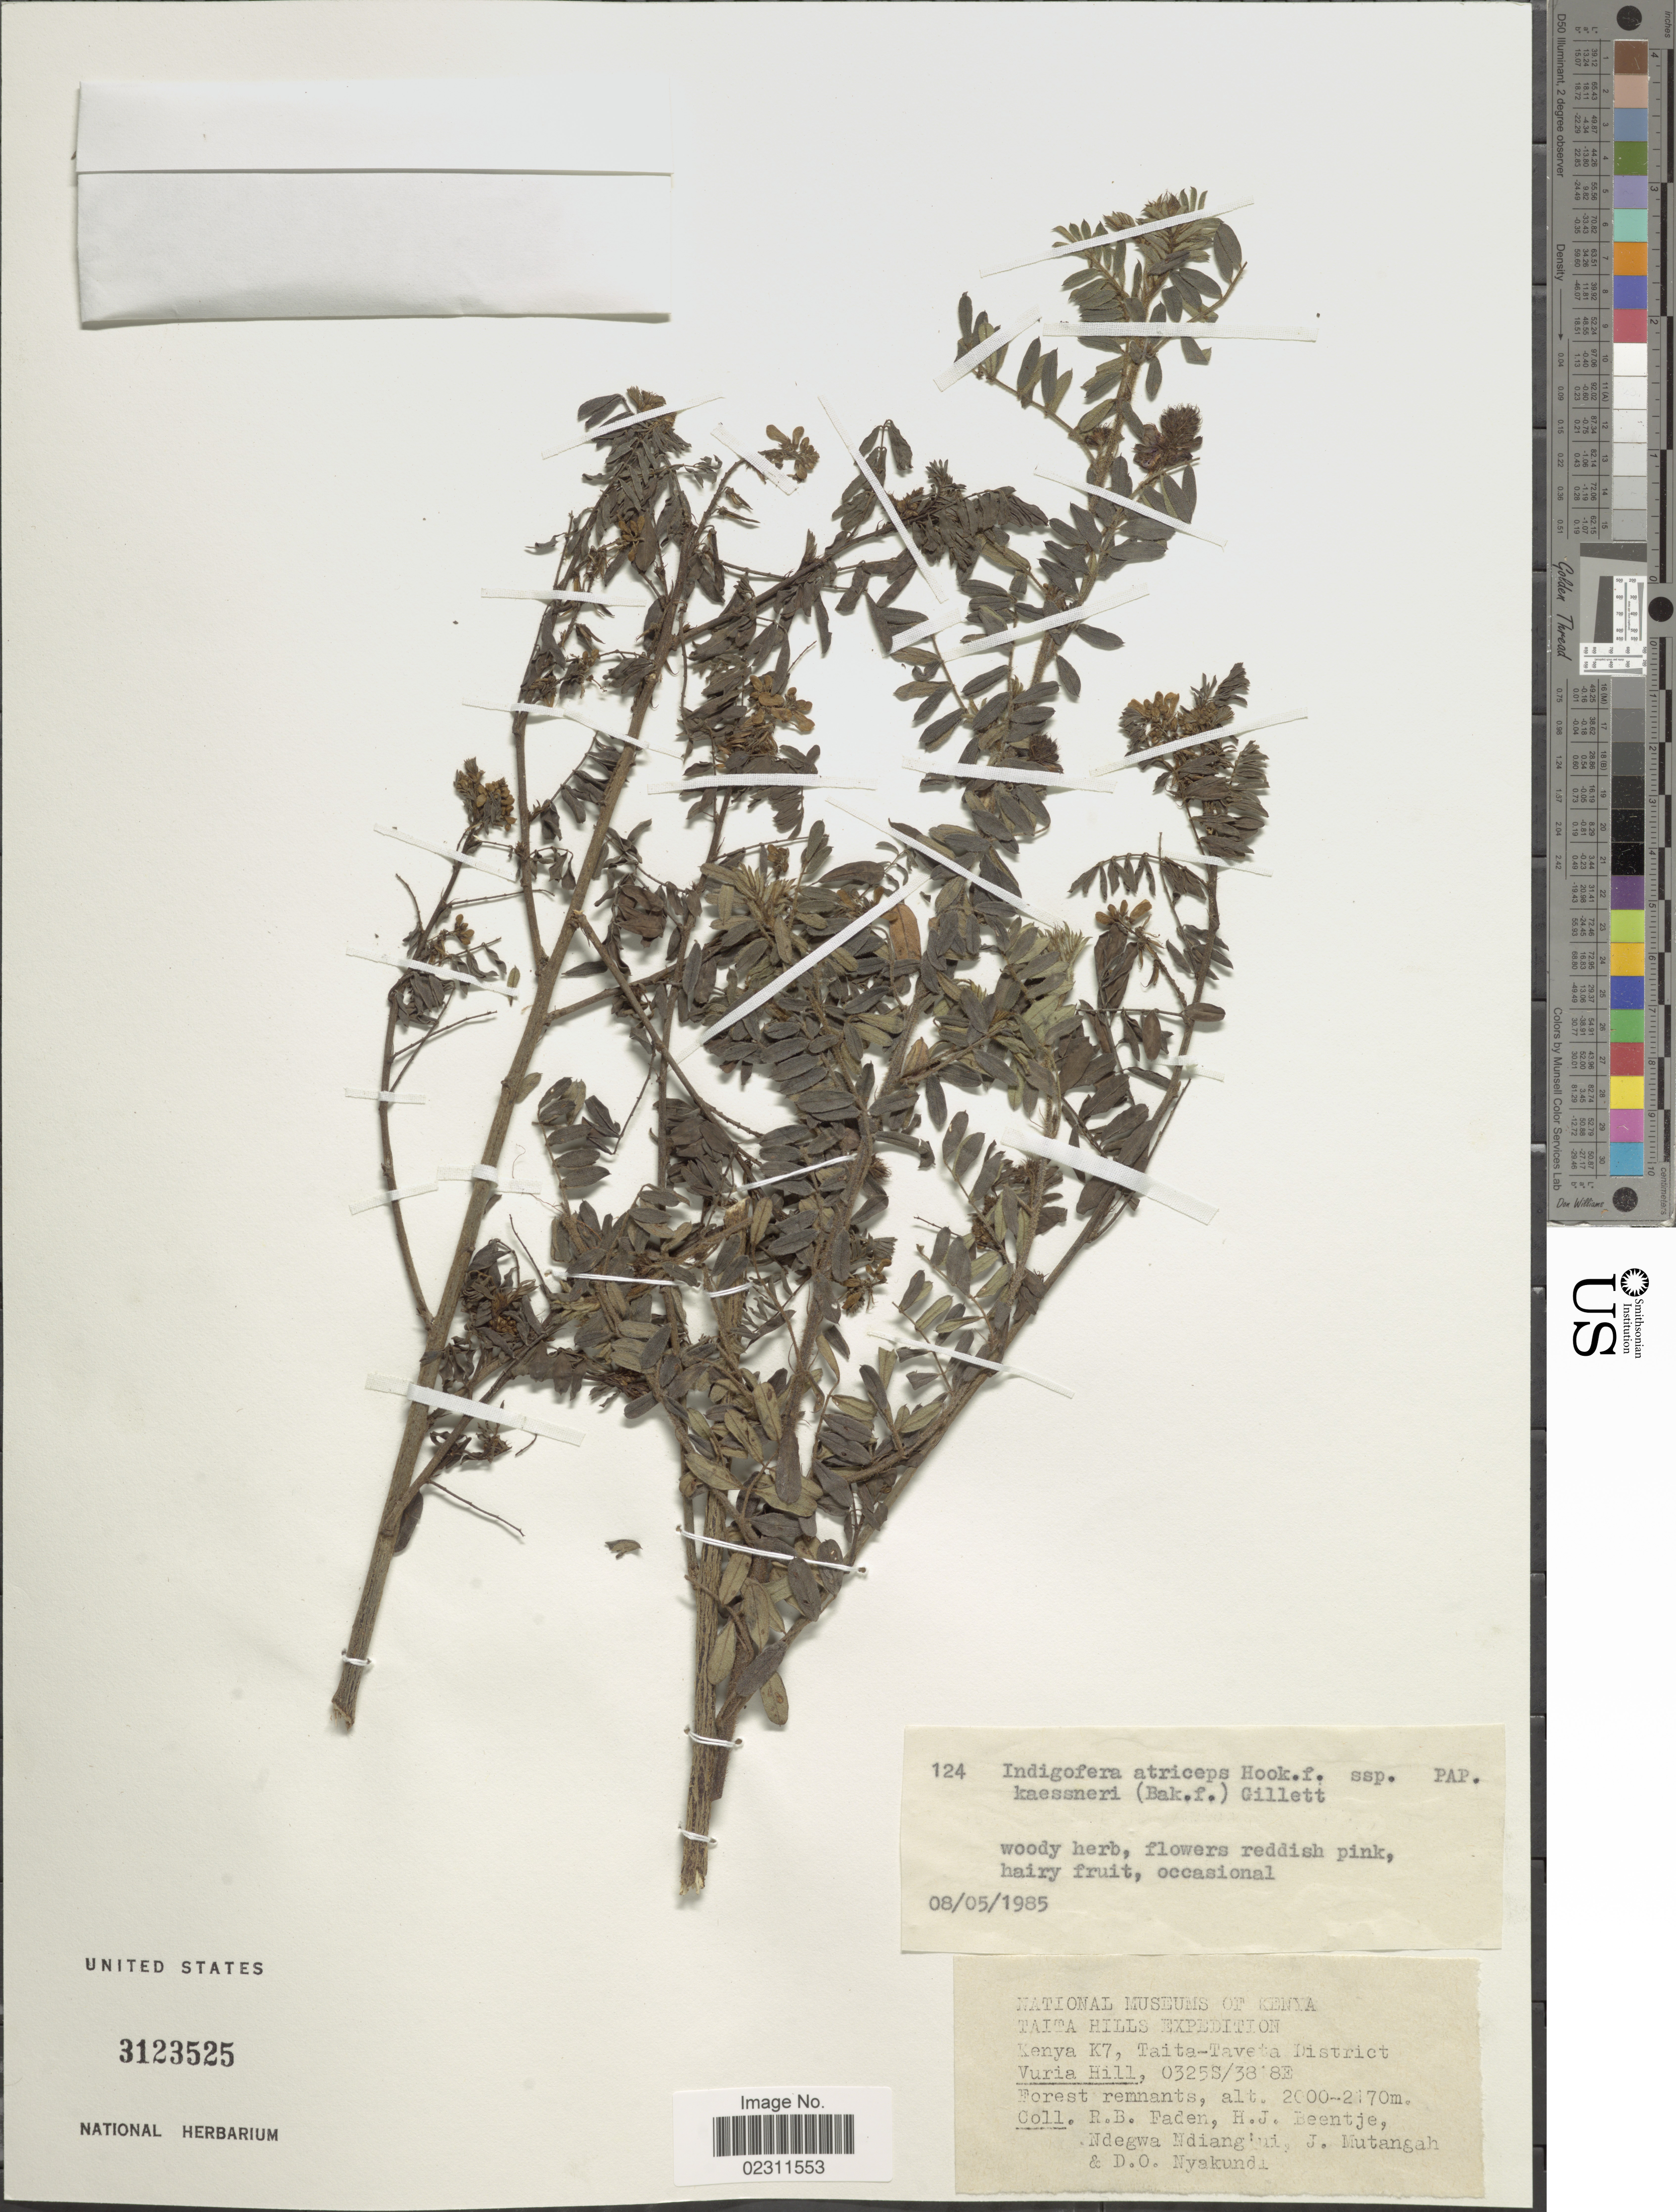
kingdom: Plantae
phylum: Tracheophyta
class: Magnoliopsida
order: Fabales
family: Fabaceae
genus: Indigofera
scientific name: Indigofera atriceps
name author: Hook. f.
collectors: R. B. Faden, H. J. Beentje, Ndegwa Ndiang'ui, J. Mutangah & D. Nyakundi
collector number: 124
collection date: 1985-05-08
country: Kenya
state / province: Taita Taveta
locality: Kenya K7, Taita-Taveta District, Vuria Hill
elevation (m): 2000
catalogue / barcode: US 3123525